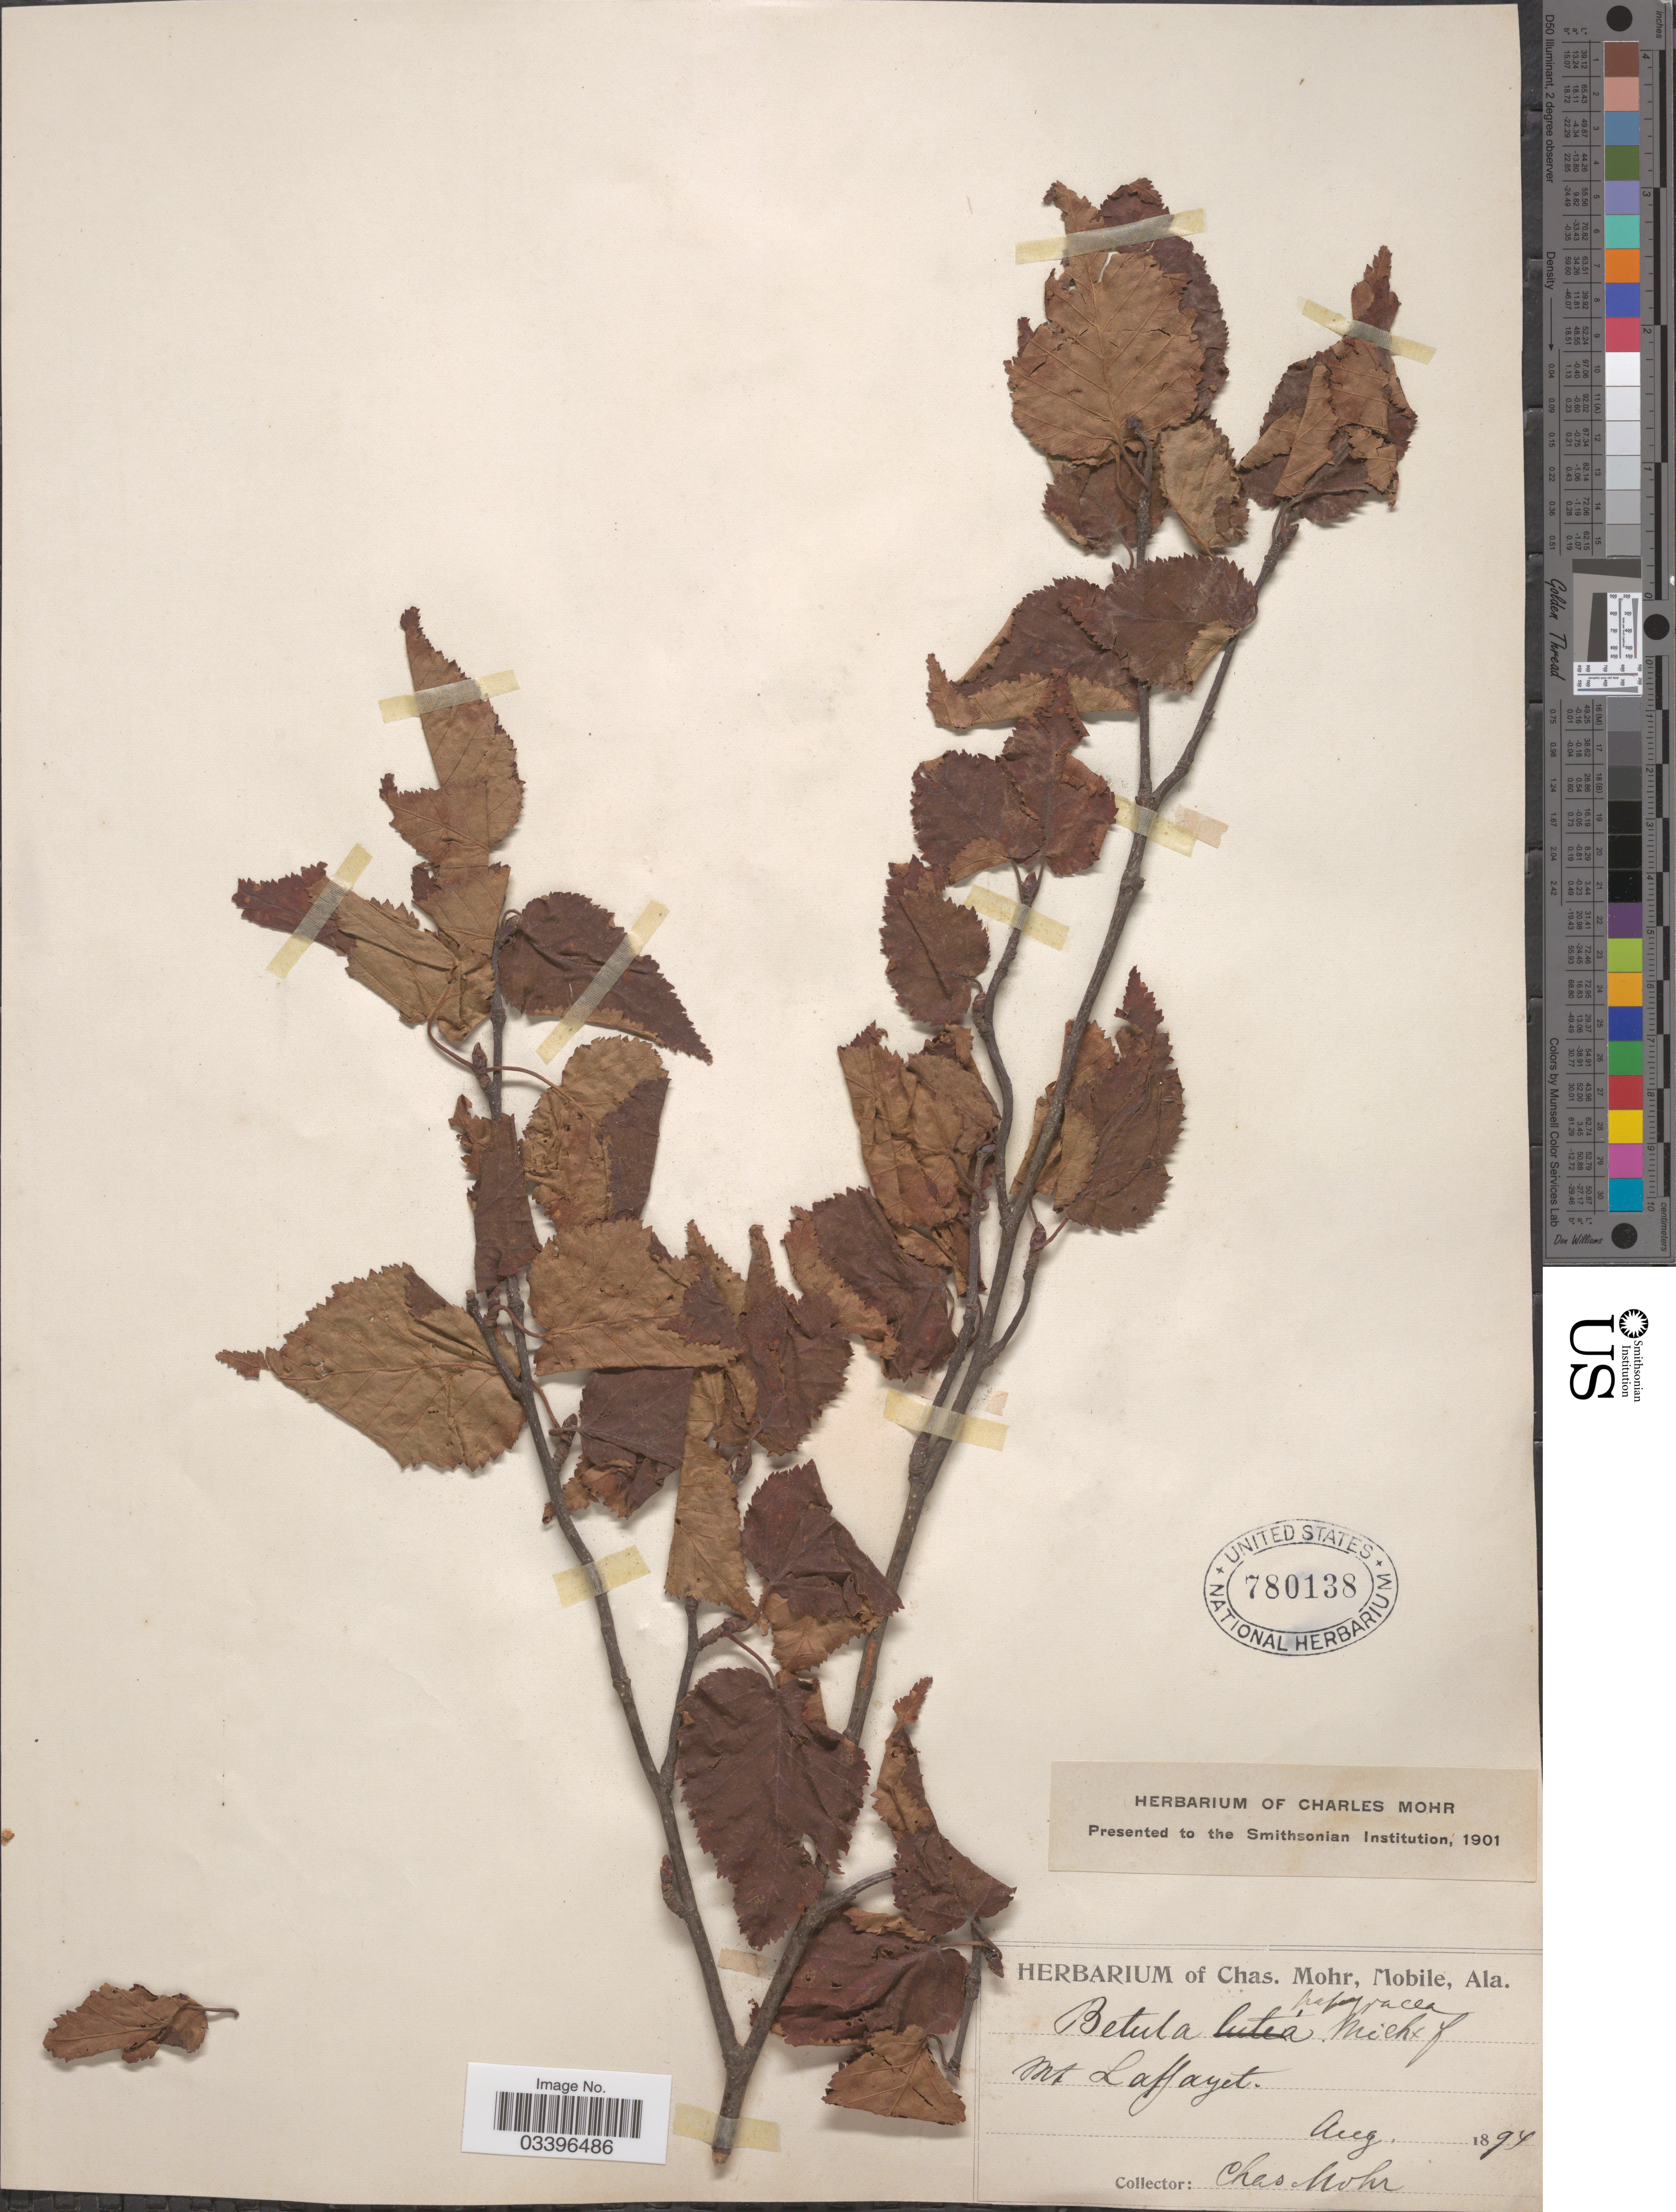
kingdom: Plantae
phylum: Tracheophyta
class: Magnoliopsida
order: Fagales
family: Betulaceae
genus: Betula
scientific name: Betula papyrifera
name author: Marshall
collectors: Mohr, C. T. (herbarium)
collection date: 1894-08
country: United States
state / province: Alabama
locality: Mt Laffayet.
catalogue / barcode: US 780138